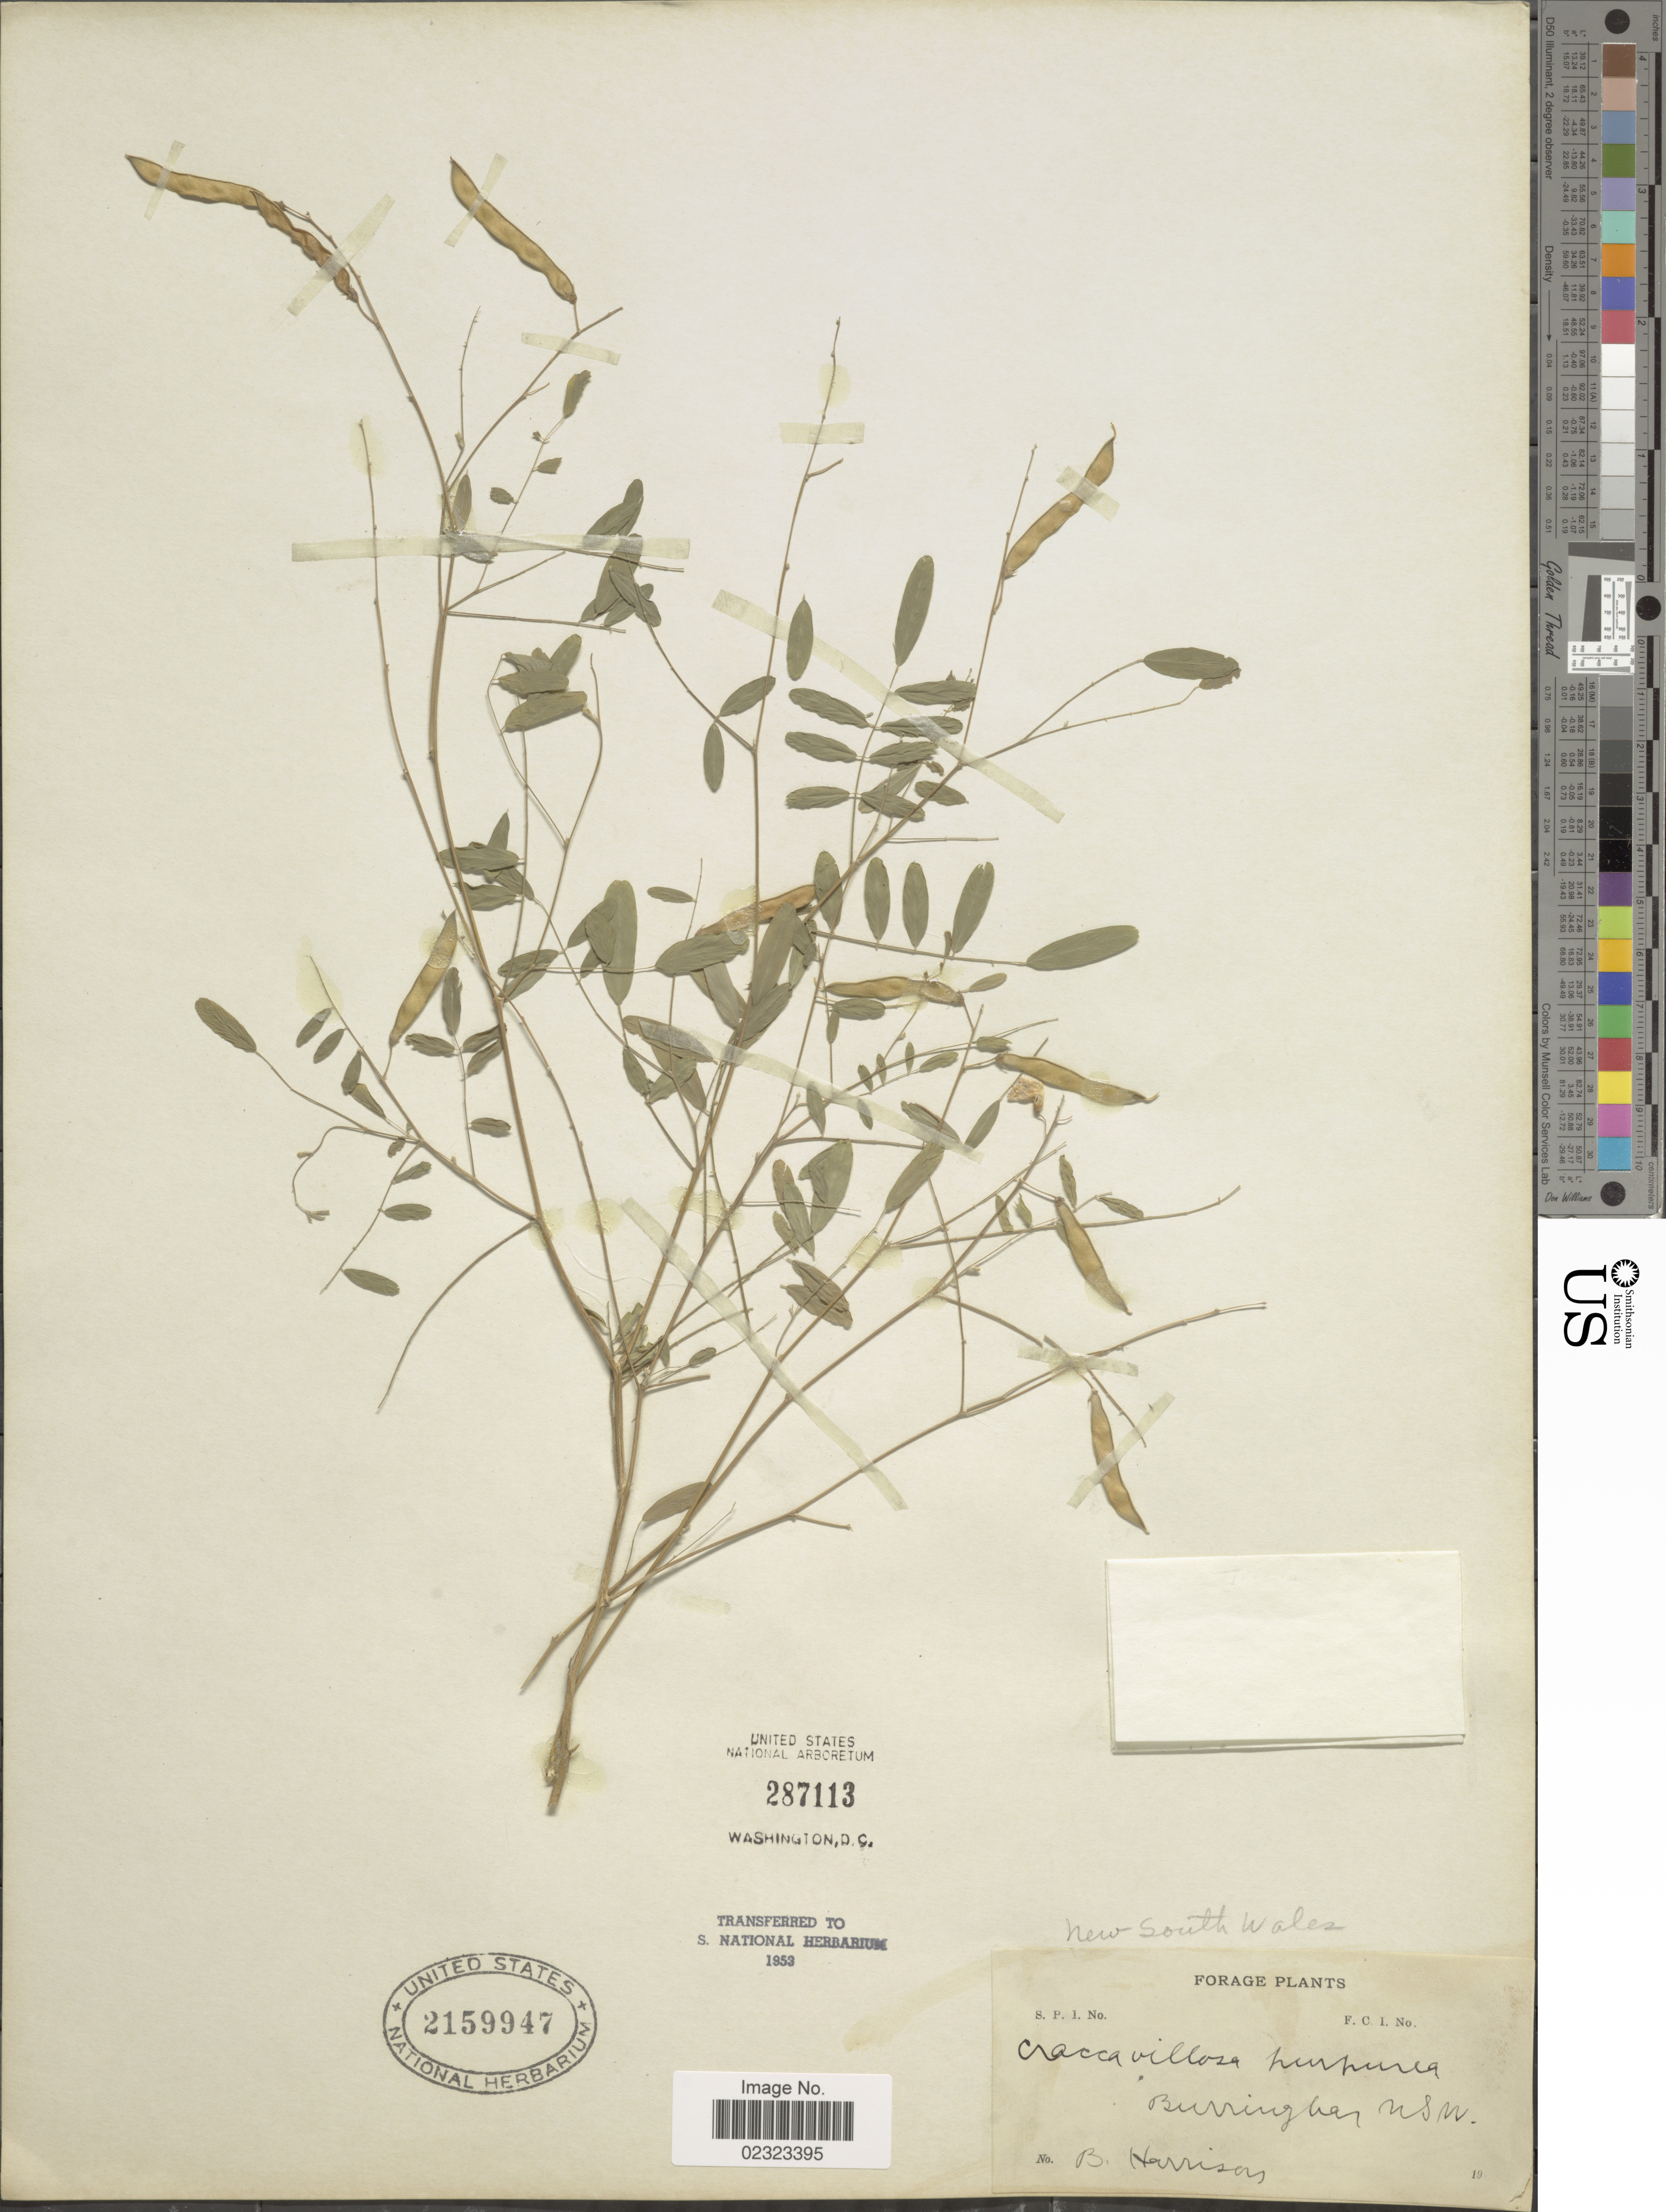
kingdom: Plantae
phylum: Tracheophyta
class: Magnoliopsida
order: Fabales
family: Fabaceae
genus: Tephrosia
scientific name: Tephrosia purpurea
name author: (L.) Pers.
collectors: B. Harrison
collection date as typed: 19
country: Australia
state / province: New South Wales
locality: Burringbar.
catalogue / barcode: US 2159947